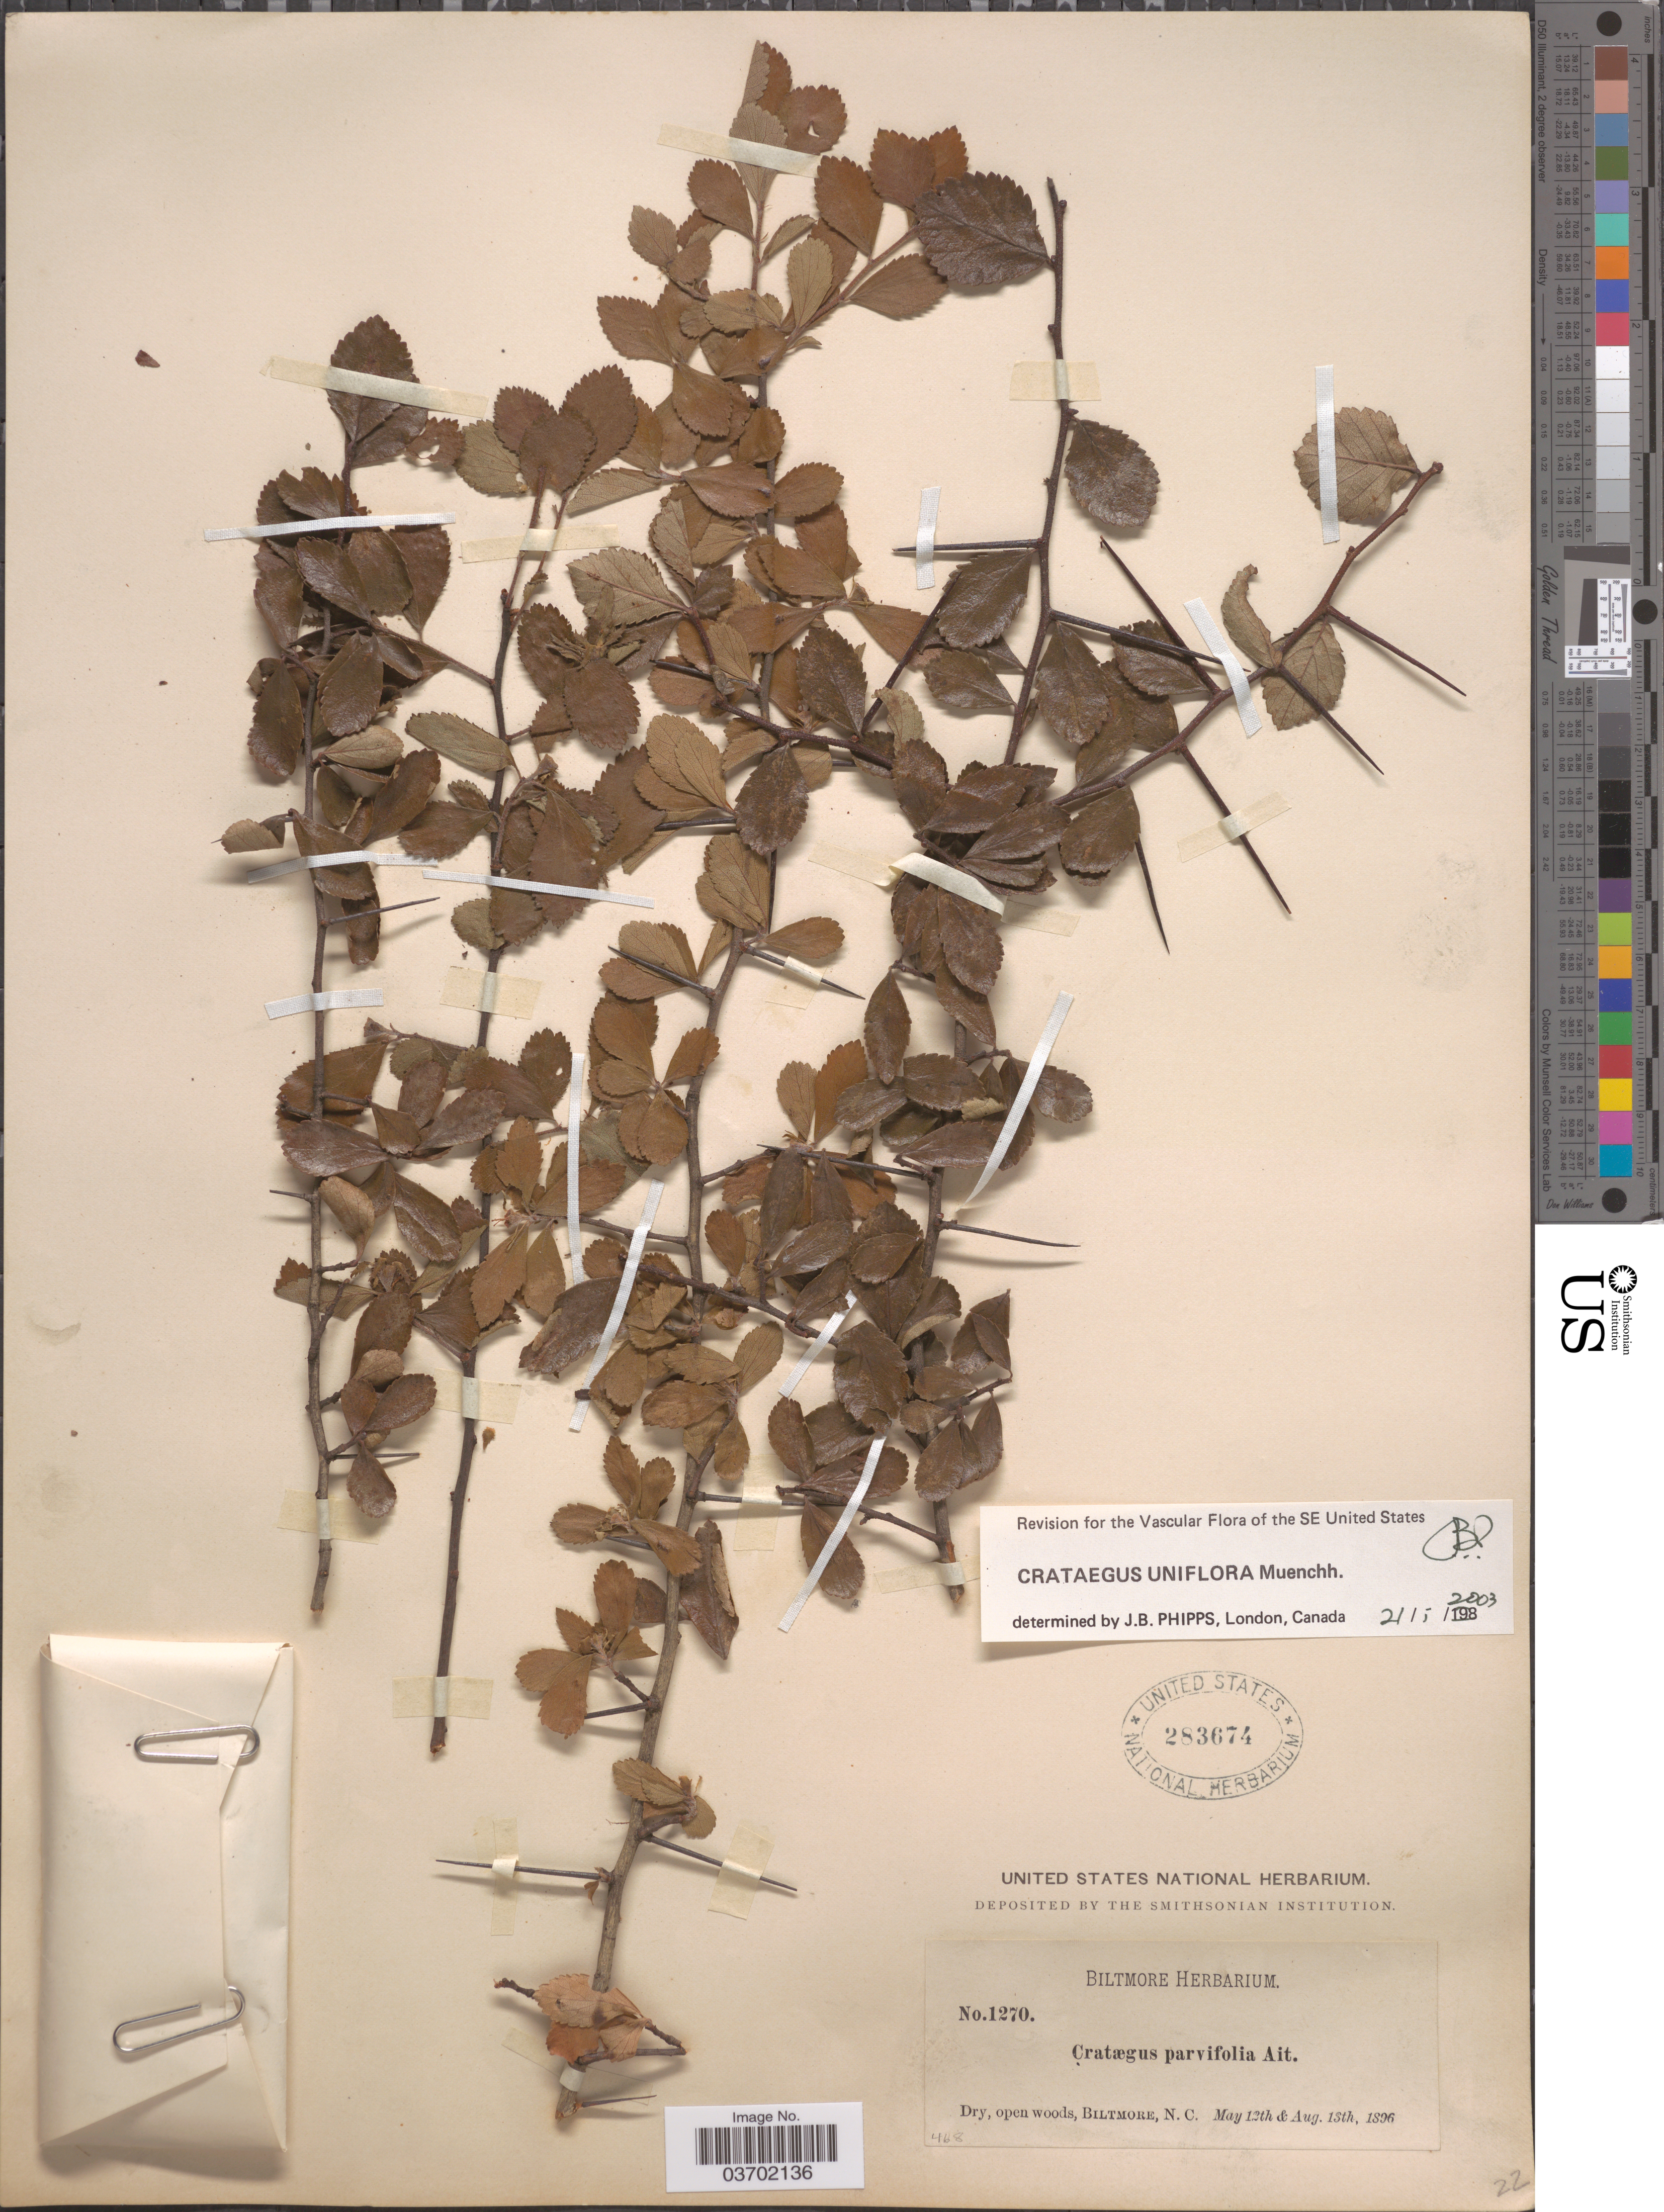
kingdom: Plantae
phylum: Tracheophyta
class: Magnoliopsida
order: Rosales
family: Rosaceae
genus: Crataegus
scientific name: Crataegus uniflora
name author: Münchh.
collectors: ex herb. Biltmore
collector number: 1270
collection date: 1896-05-12/1896-08-13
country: United States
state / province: North Carolina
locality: Biltmore.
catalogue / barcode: US 283674